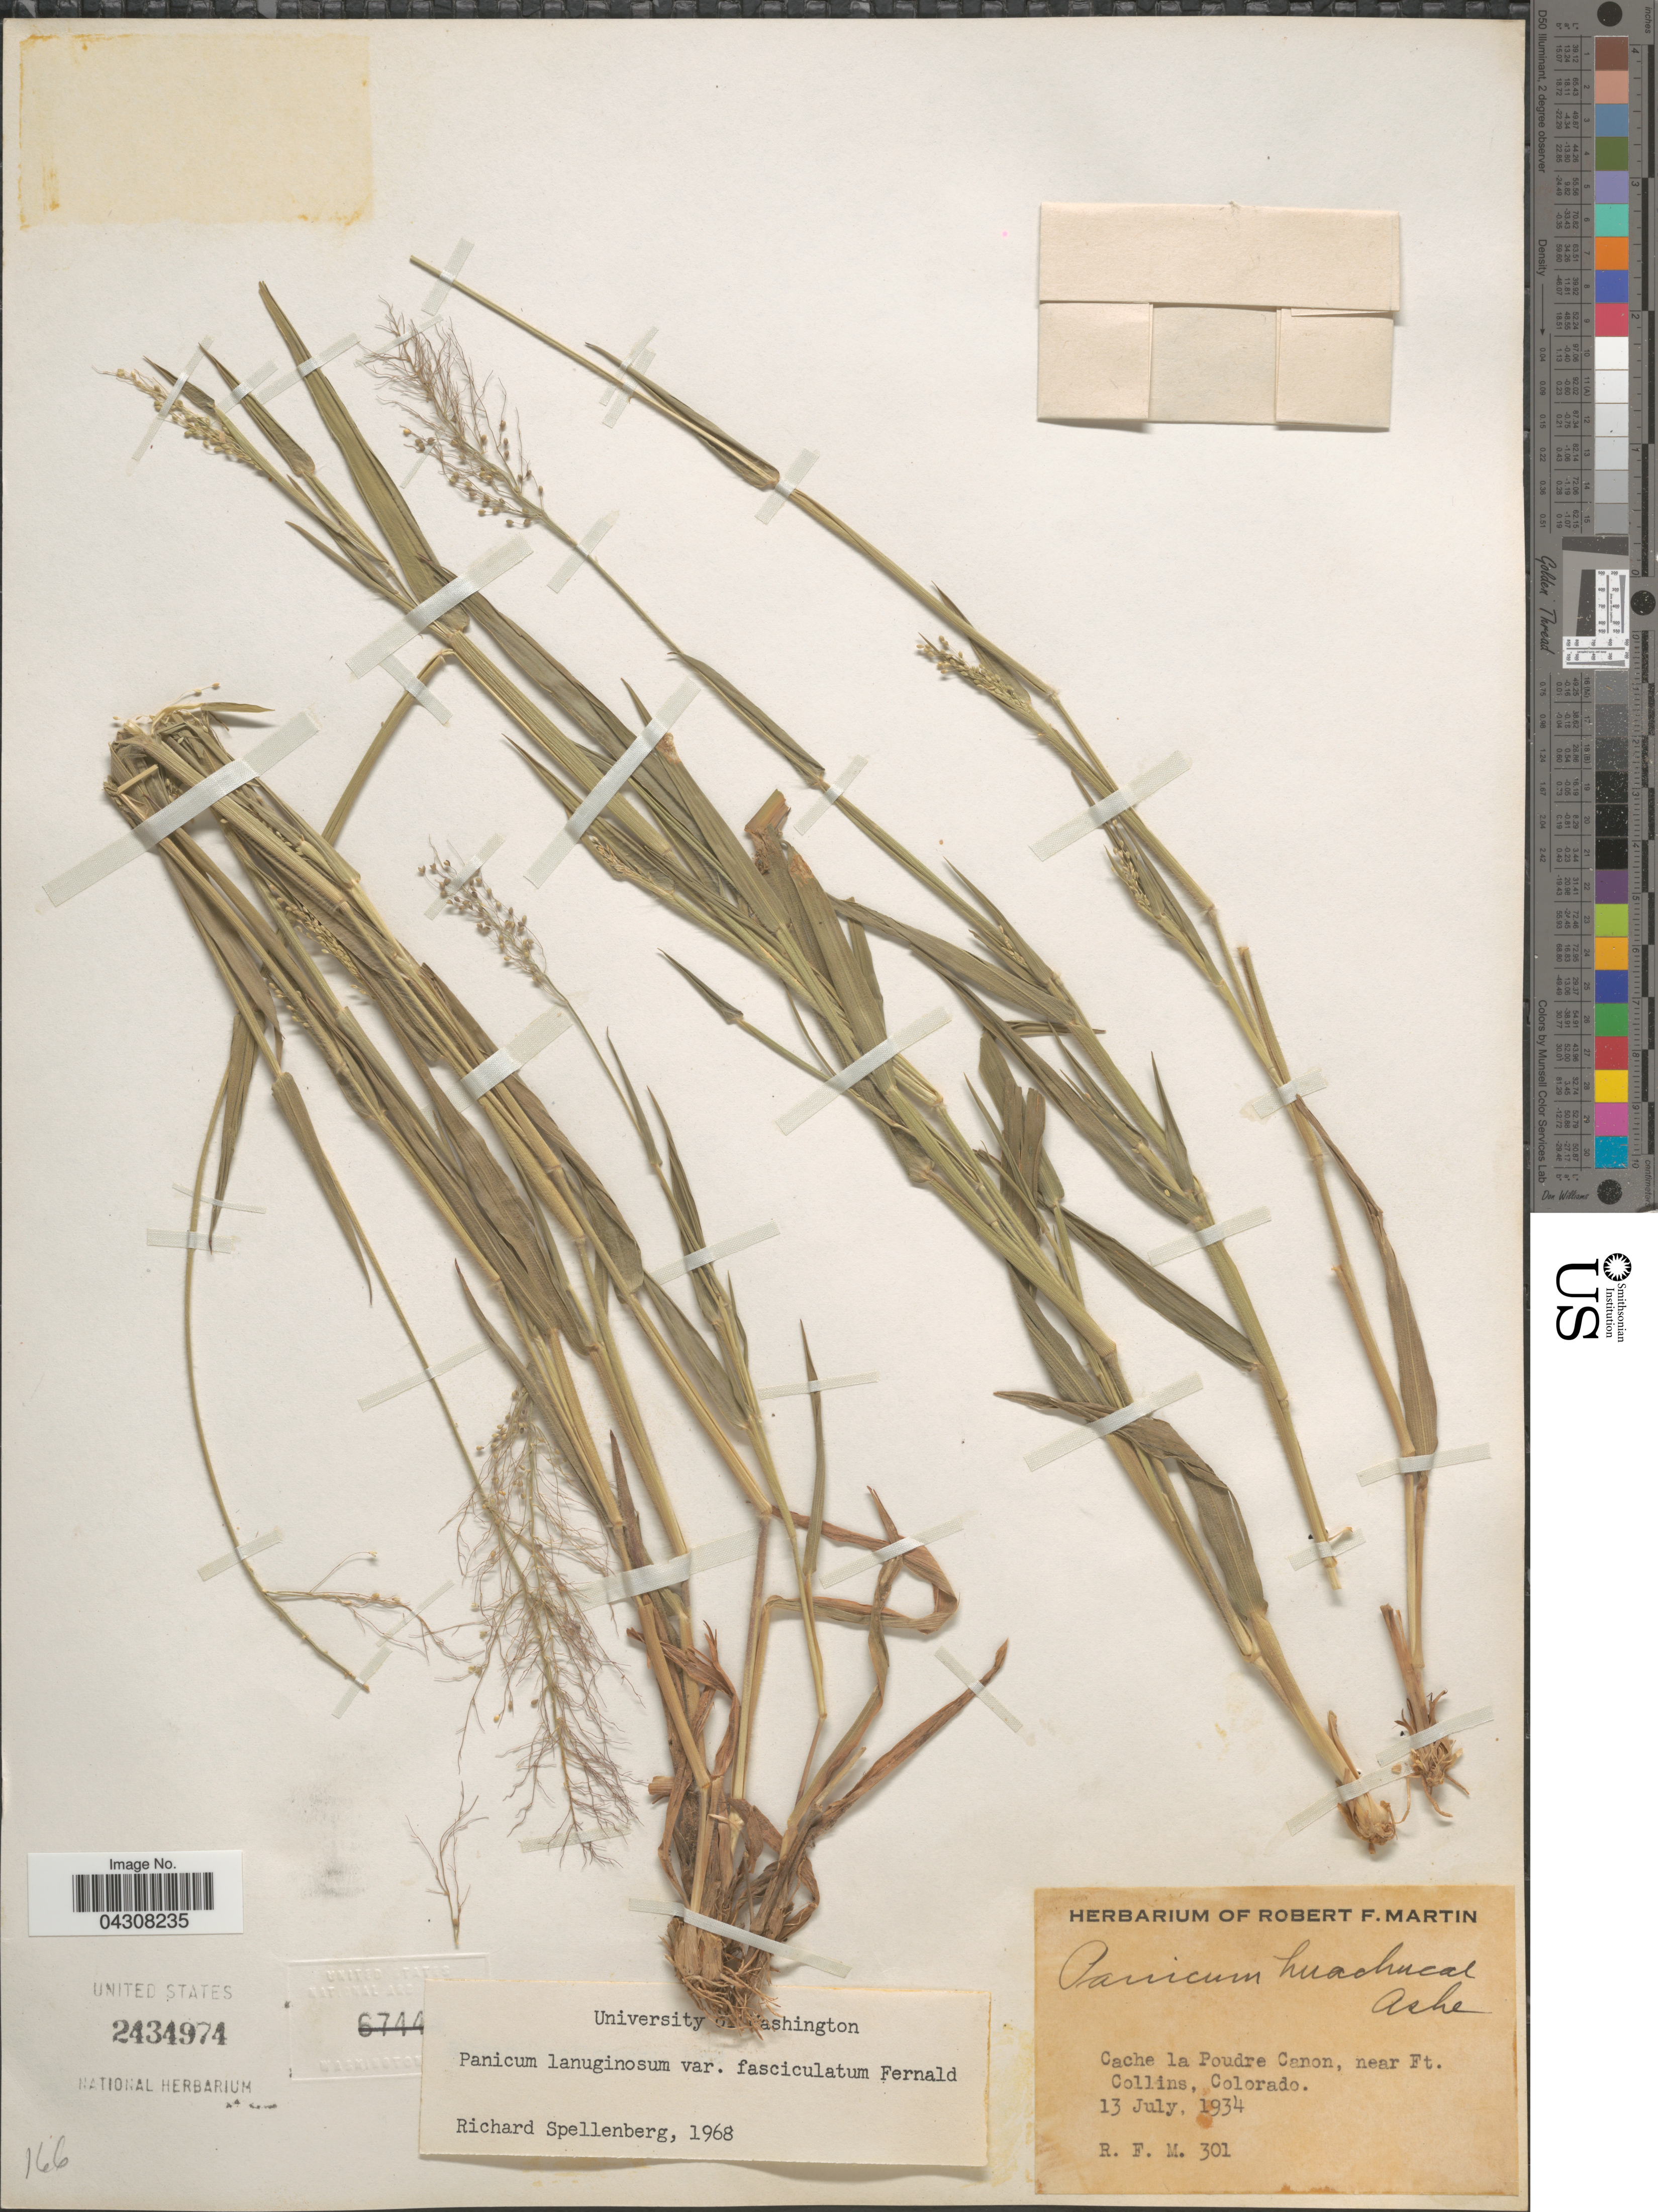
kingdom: Plantae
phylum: Tracheophyta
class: Liliopsida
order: Poales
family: Poaceae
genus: Dichanthelium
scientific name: Dichanthelium acuminatum var. acuminatum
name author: (Sw.) Gould & C.A. Clark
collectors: R. F. Martin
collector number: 301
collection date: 1934-07-13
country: United States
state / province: Colorado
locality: Cache la Poudre Canon, near Ft. Collins.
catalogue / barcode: US 2434974